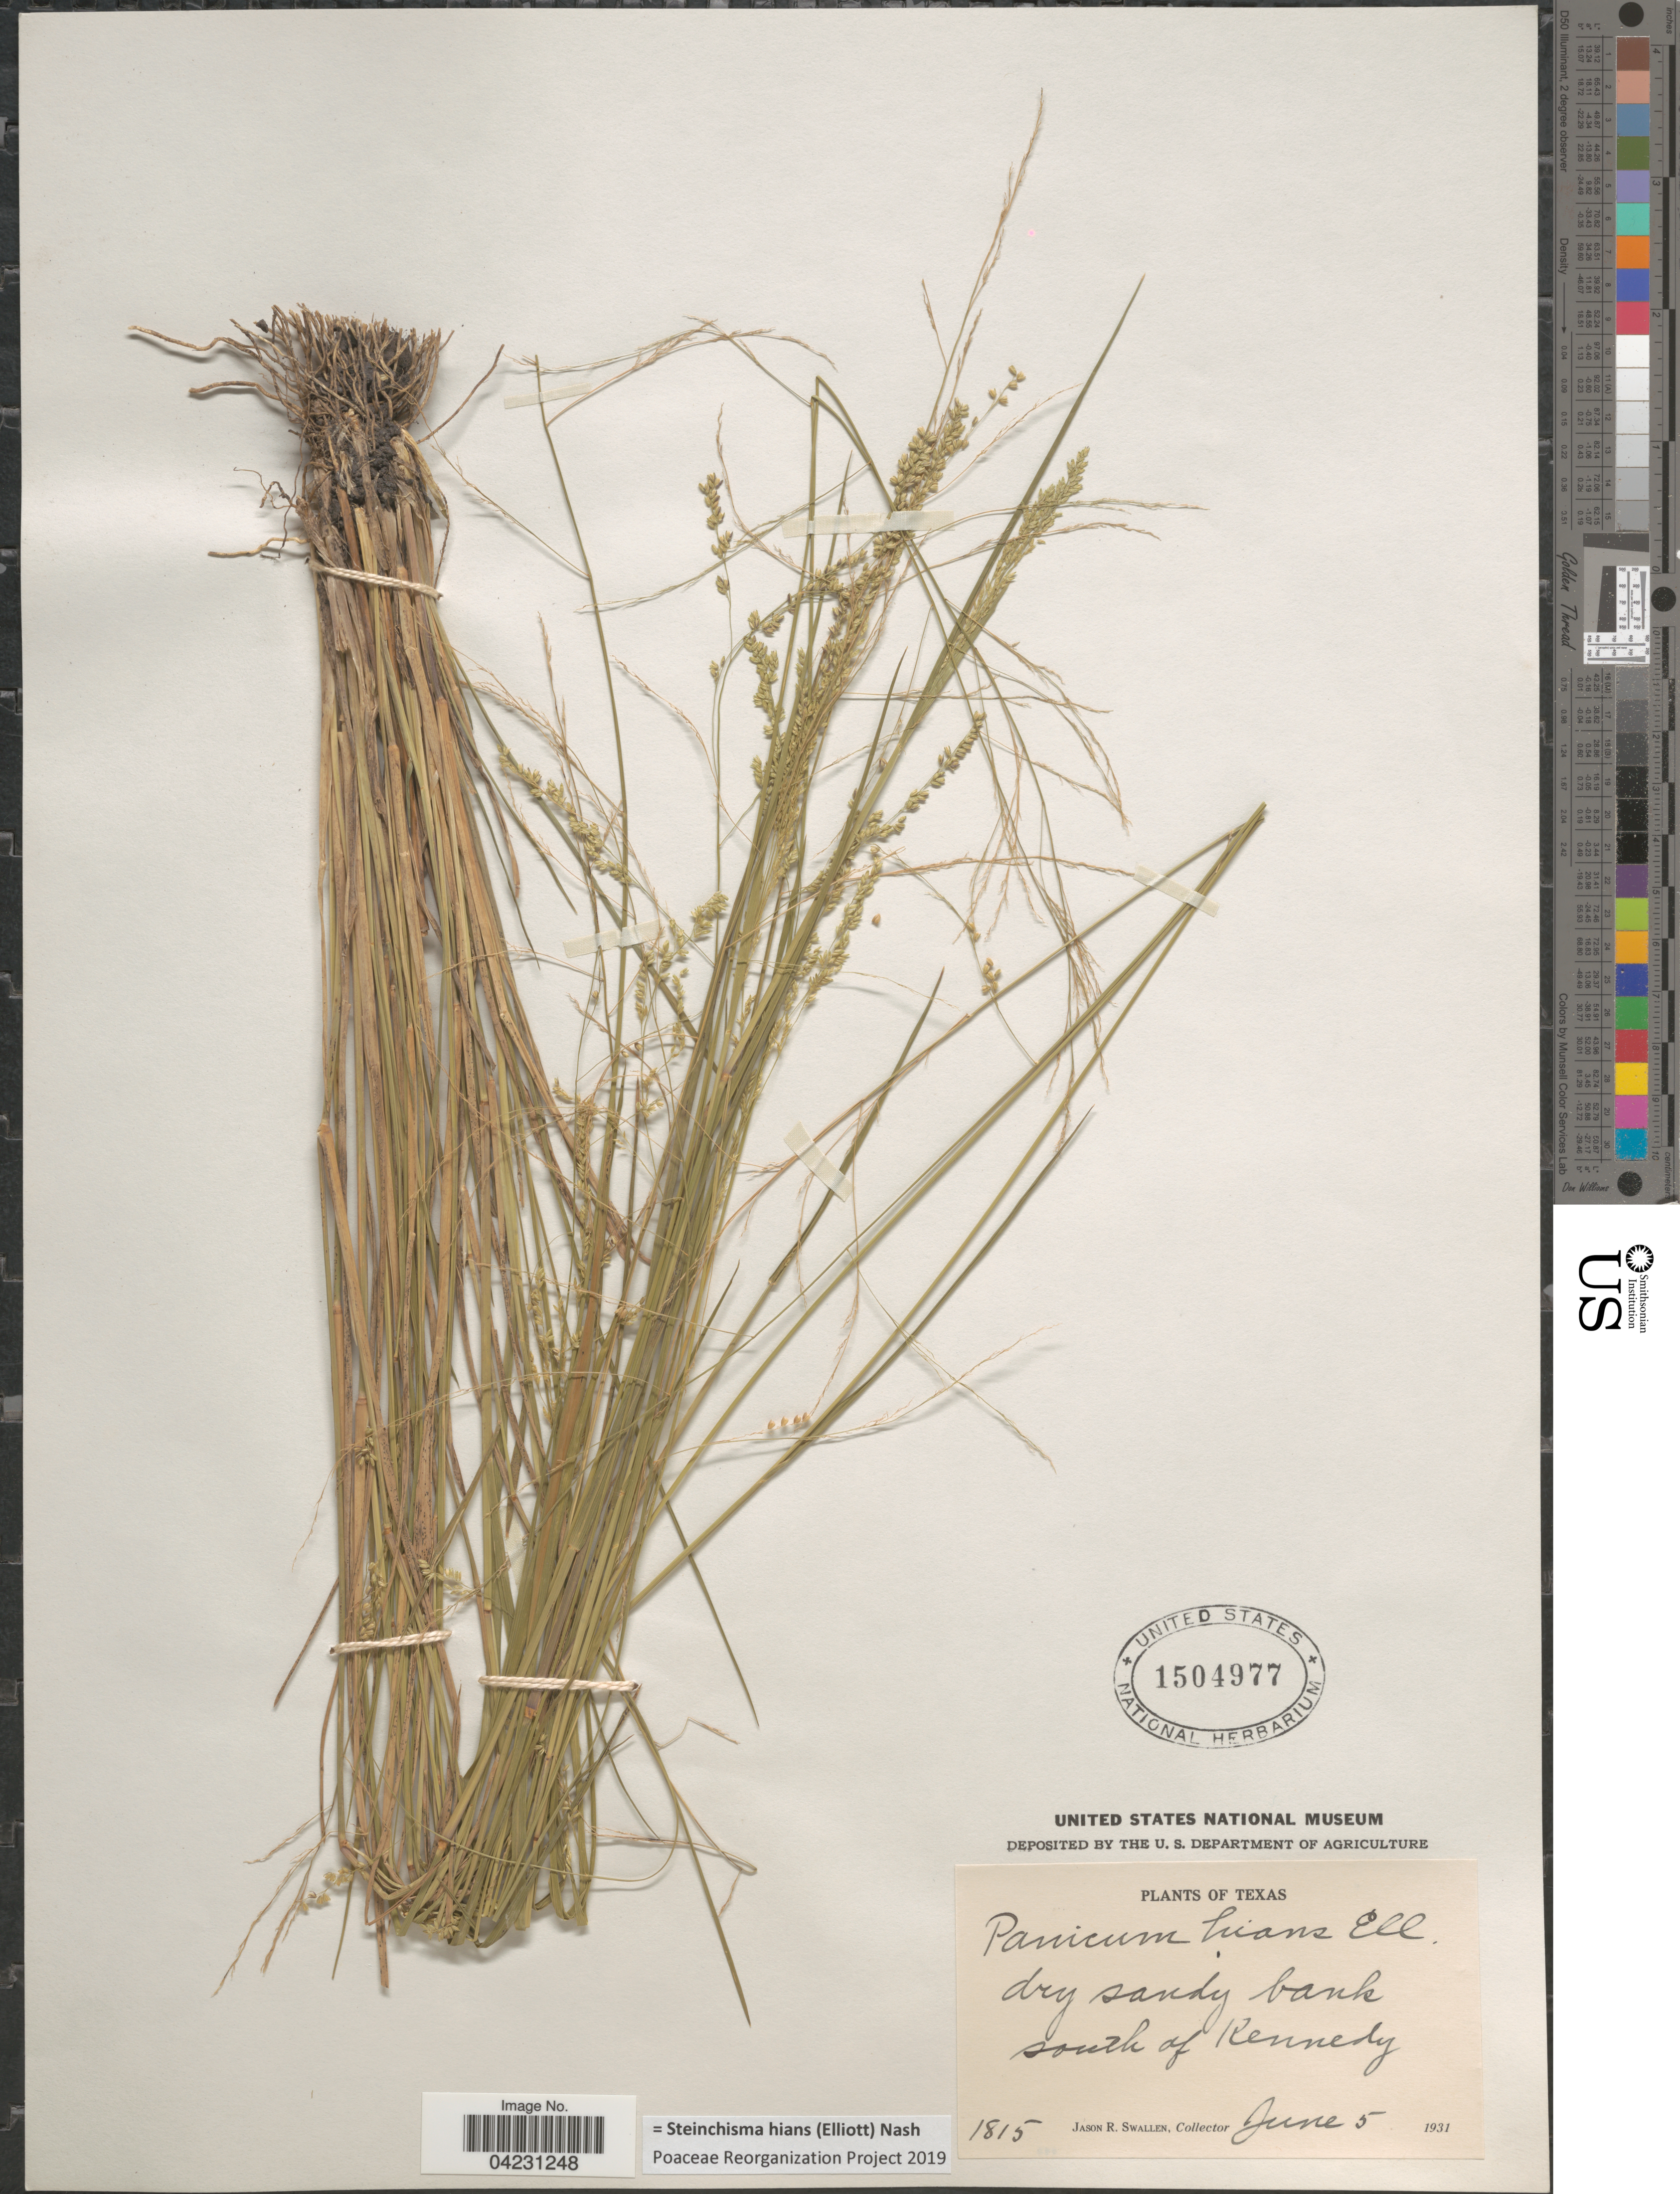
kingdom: Plantae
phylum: Tracheophyta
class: Liliopsida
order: Poales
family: Poaceae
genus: Steinchisma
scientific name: Steinchisma hians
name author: (Elliott) Nash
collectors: J. R. Swallen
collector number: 1815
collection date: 1931-06-05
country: United States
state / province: Texas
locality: Dry sandy bank south of Kennedy.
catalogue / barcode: US 1504977